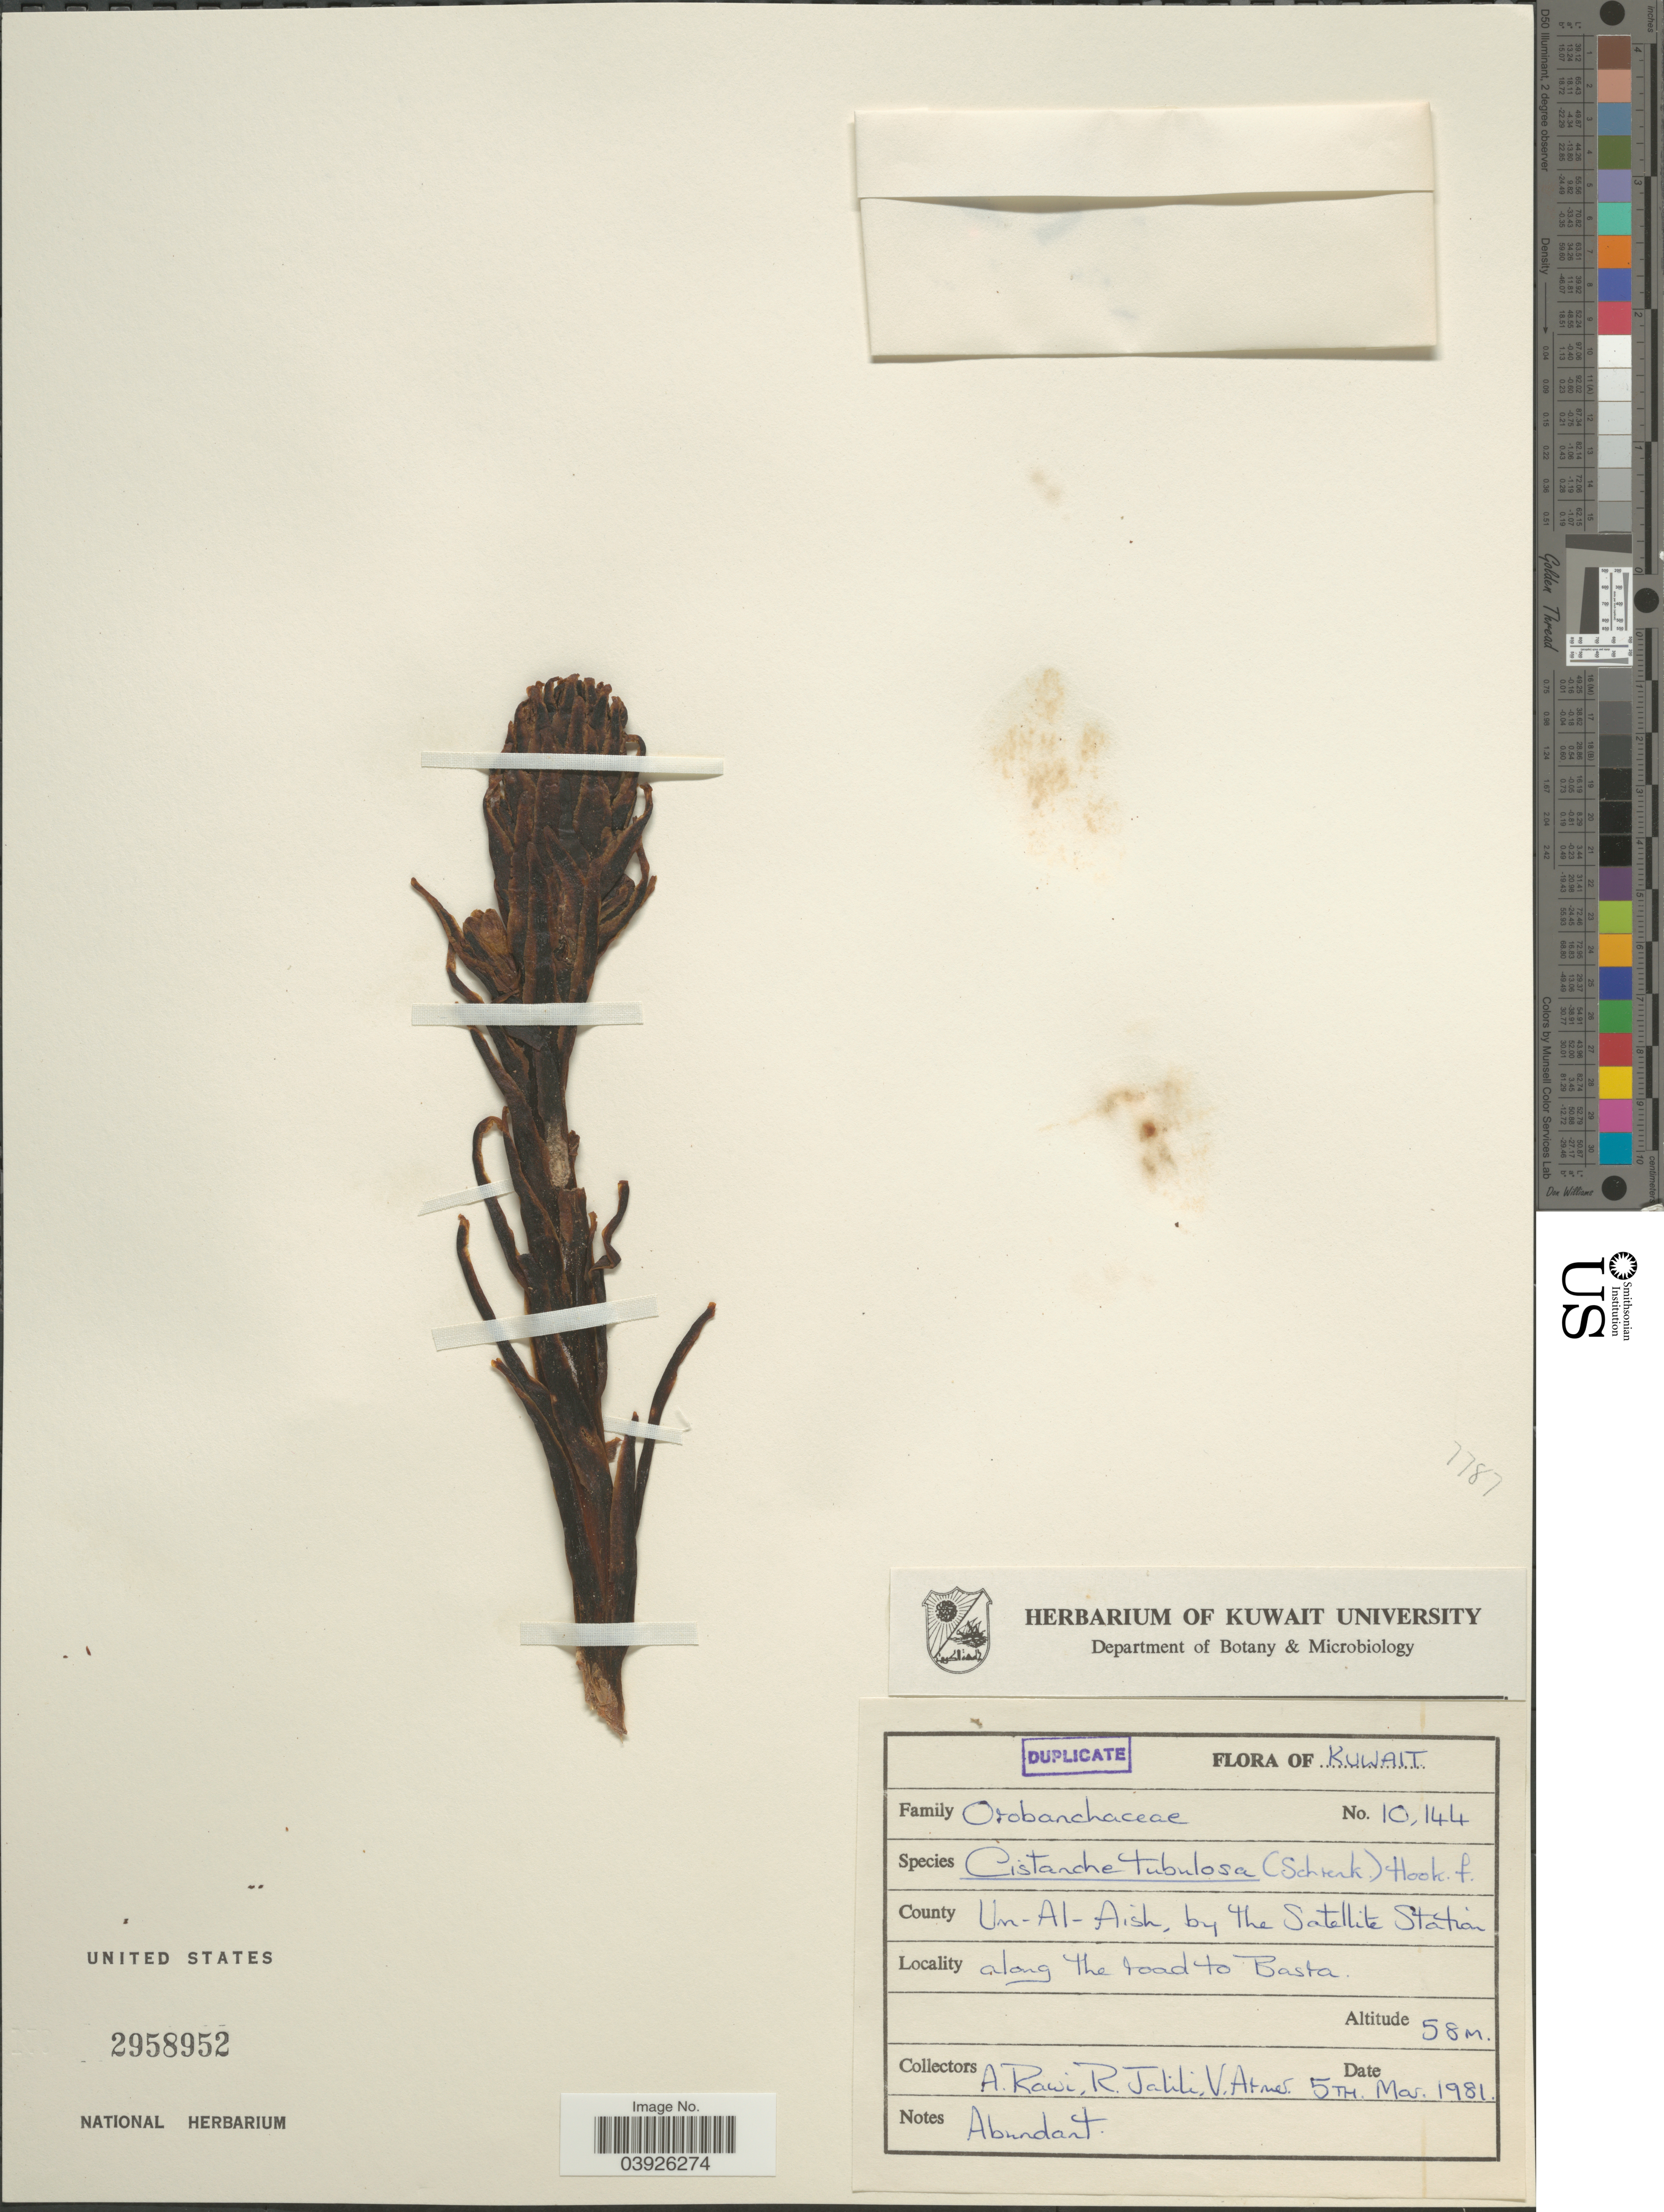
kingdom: Plantae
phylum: Tracheophyta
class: Magnoliopsida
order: Lamiales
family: Orobanchaceae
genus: Cistanche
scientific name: Cistanche tubulosa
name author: (Schenk) Wight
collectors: A. Rawi, R. Jalili & V. Atner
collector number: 10144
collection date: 1981-03-05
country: Kuwait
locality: County Un-Al-Aish, by the Satellite Station. Along the road to Basta.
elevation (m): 58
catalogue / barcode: US 2958952